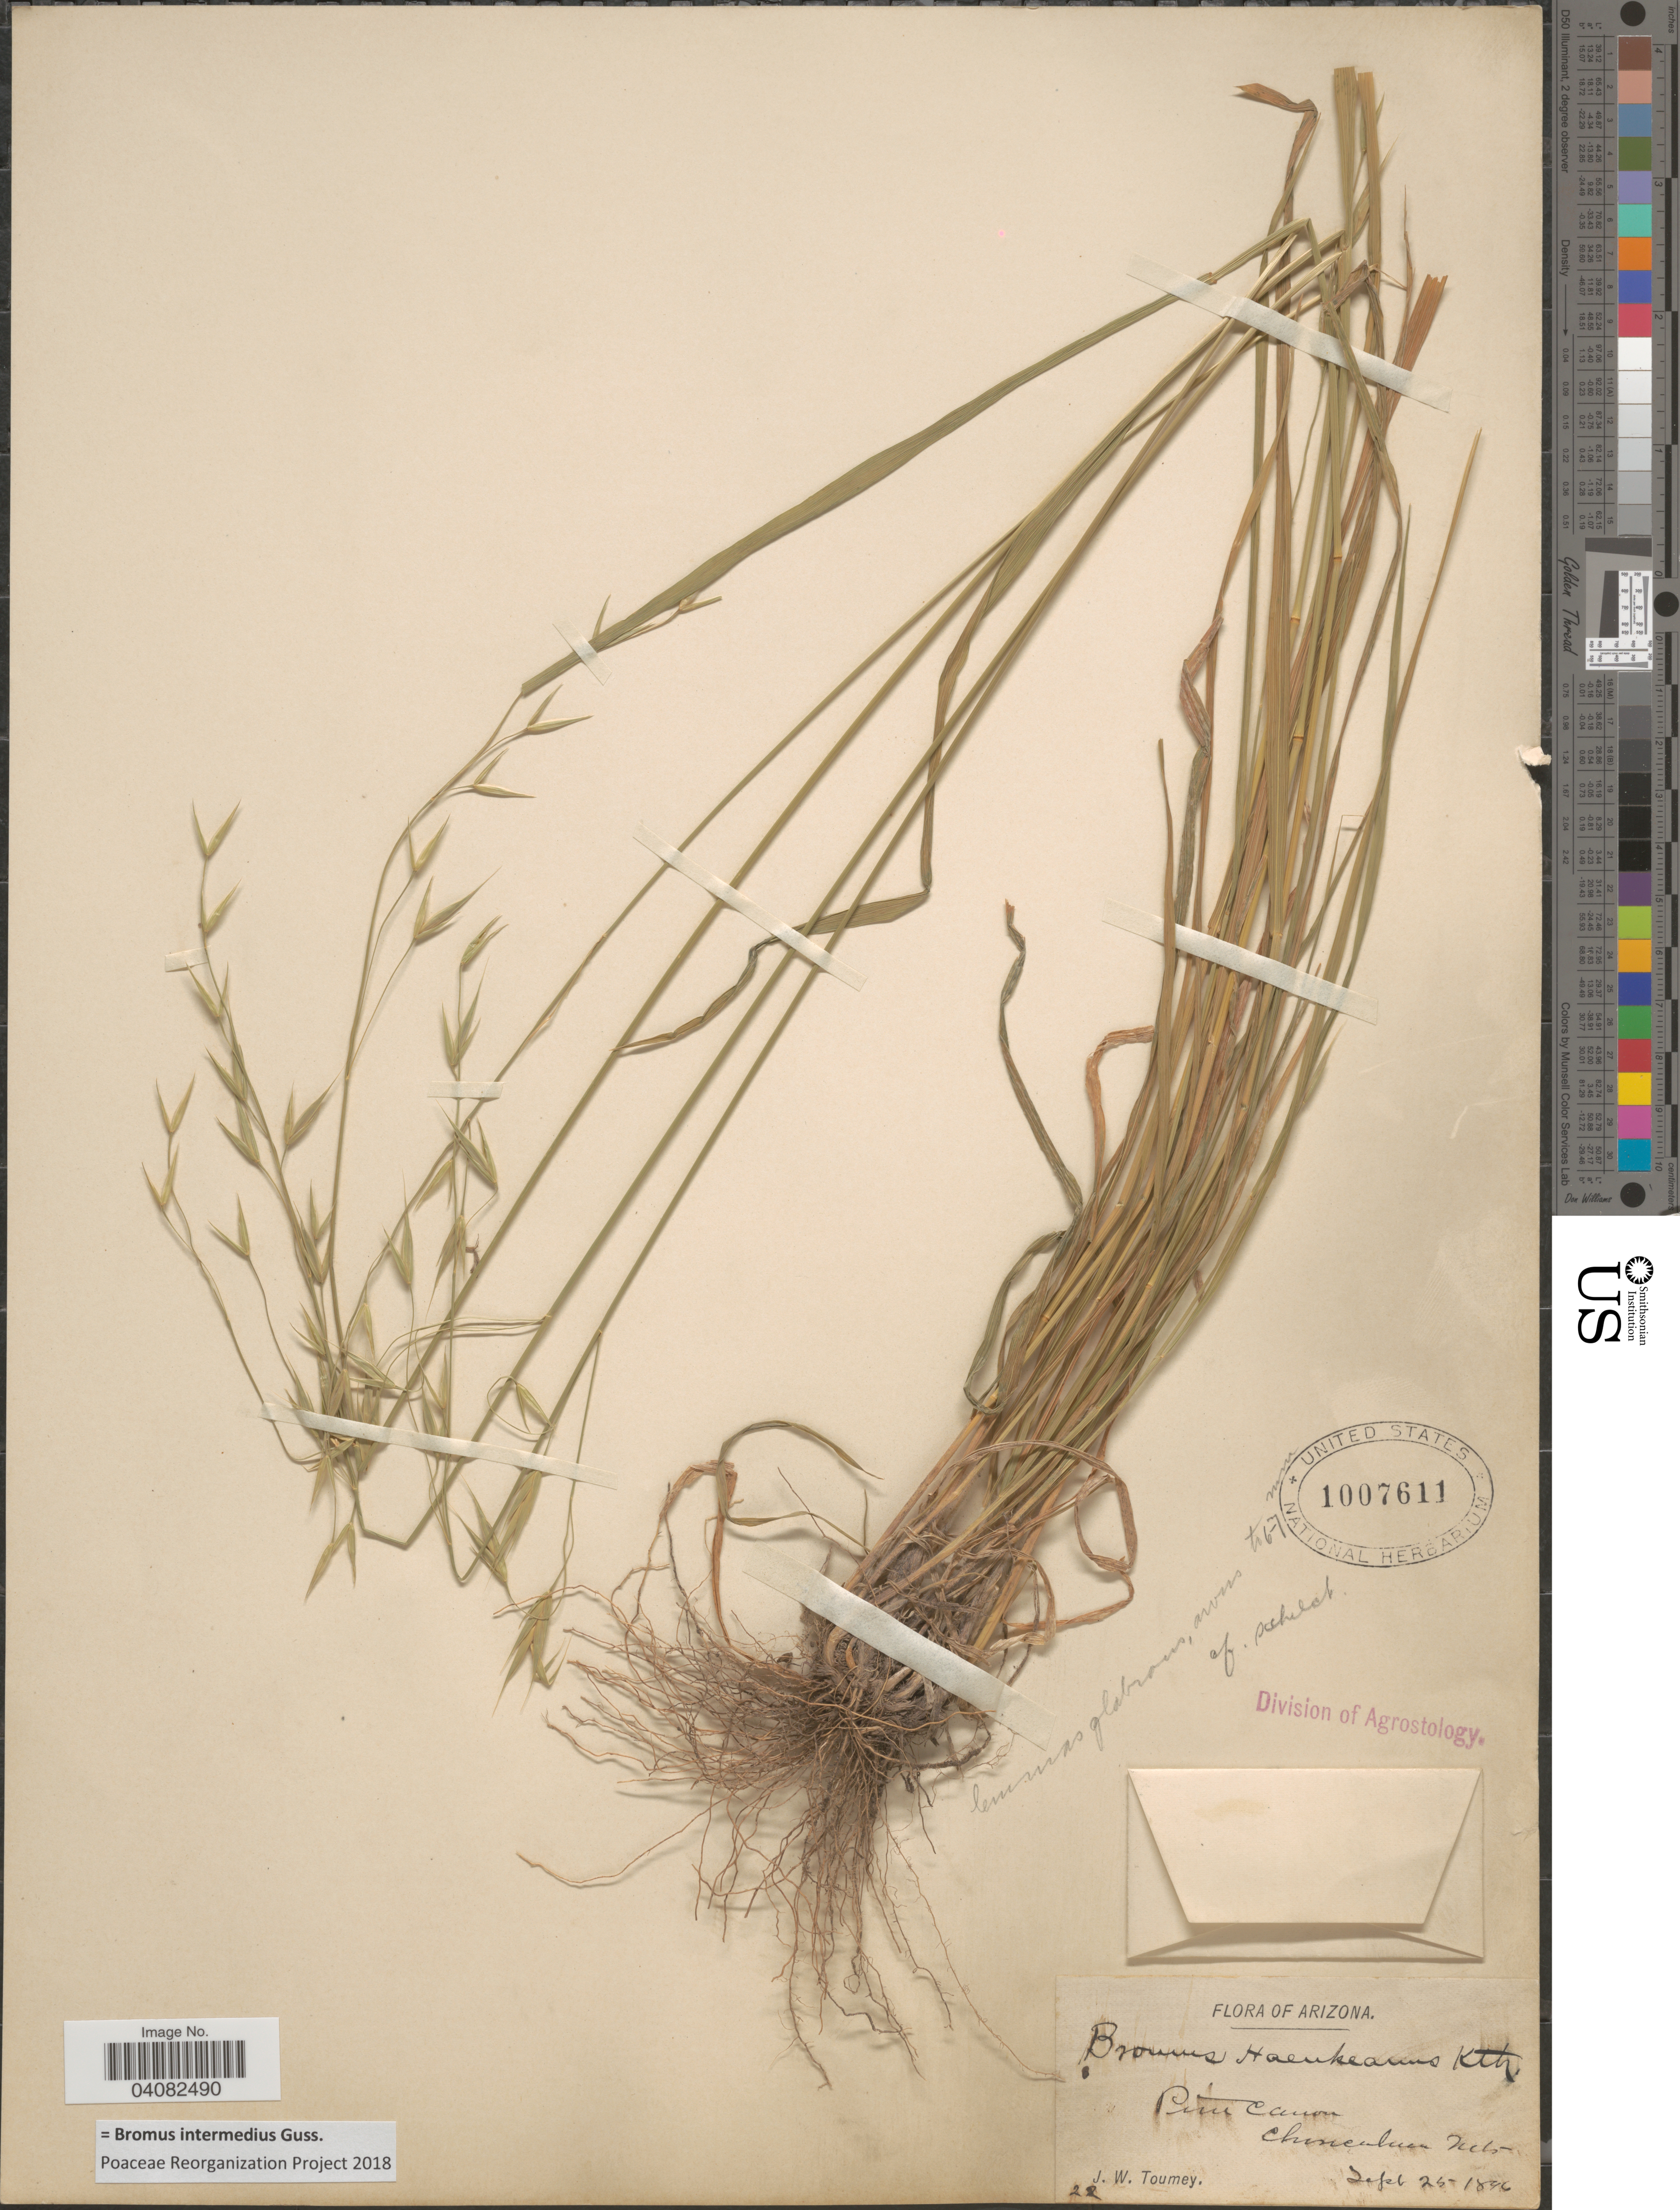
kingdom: Plantae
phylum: Tracheophyta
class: Liliopsida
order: Poales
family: Poaceae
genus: Bromus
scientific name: Bromus intermedius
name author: Gussone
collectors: J. W. Toumey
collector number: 22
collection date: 1896-09-25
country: United States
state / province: Arizona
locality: Pine Canon. Chiricahua Mts.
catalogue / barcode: US 1007611